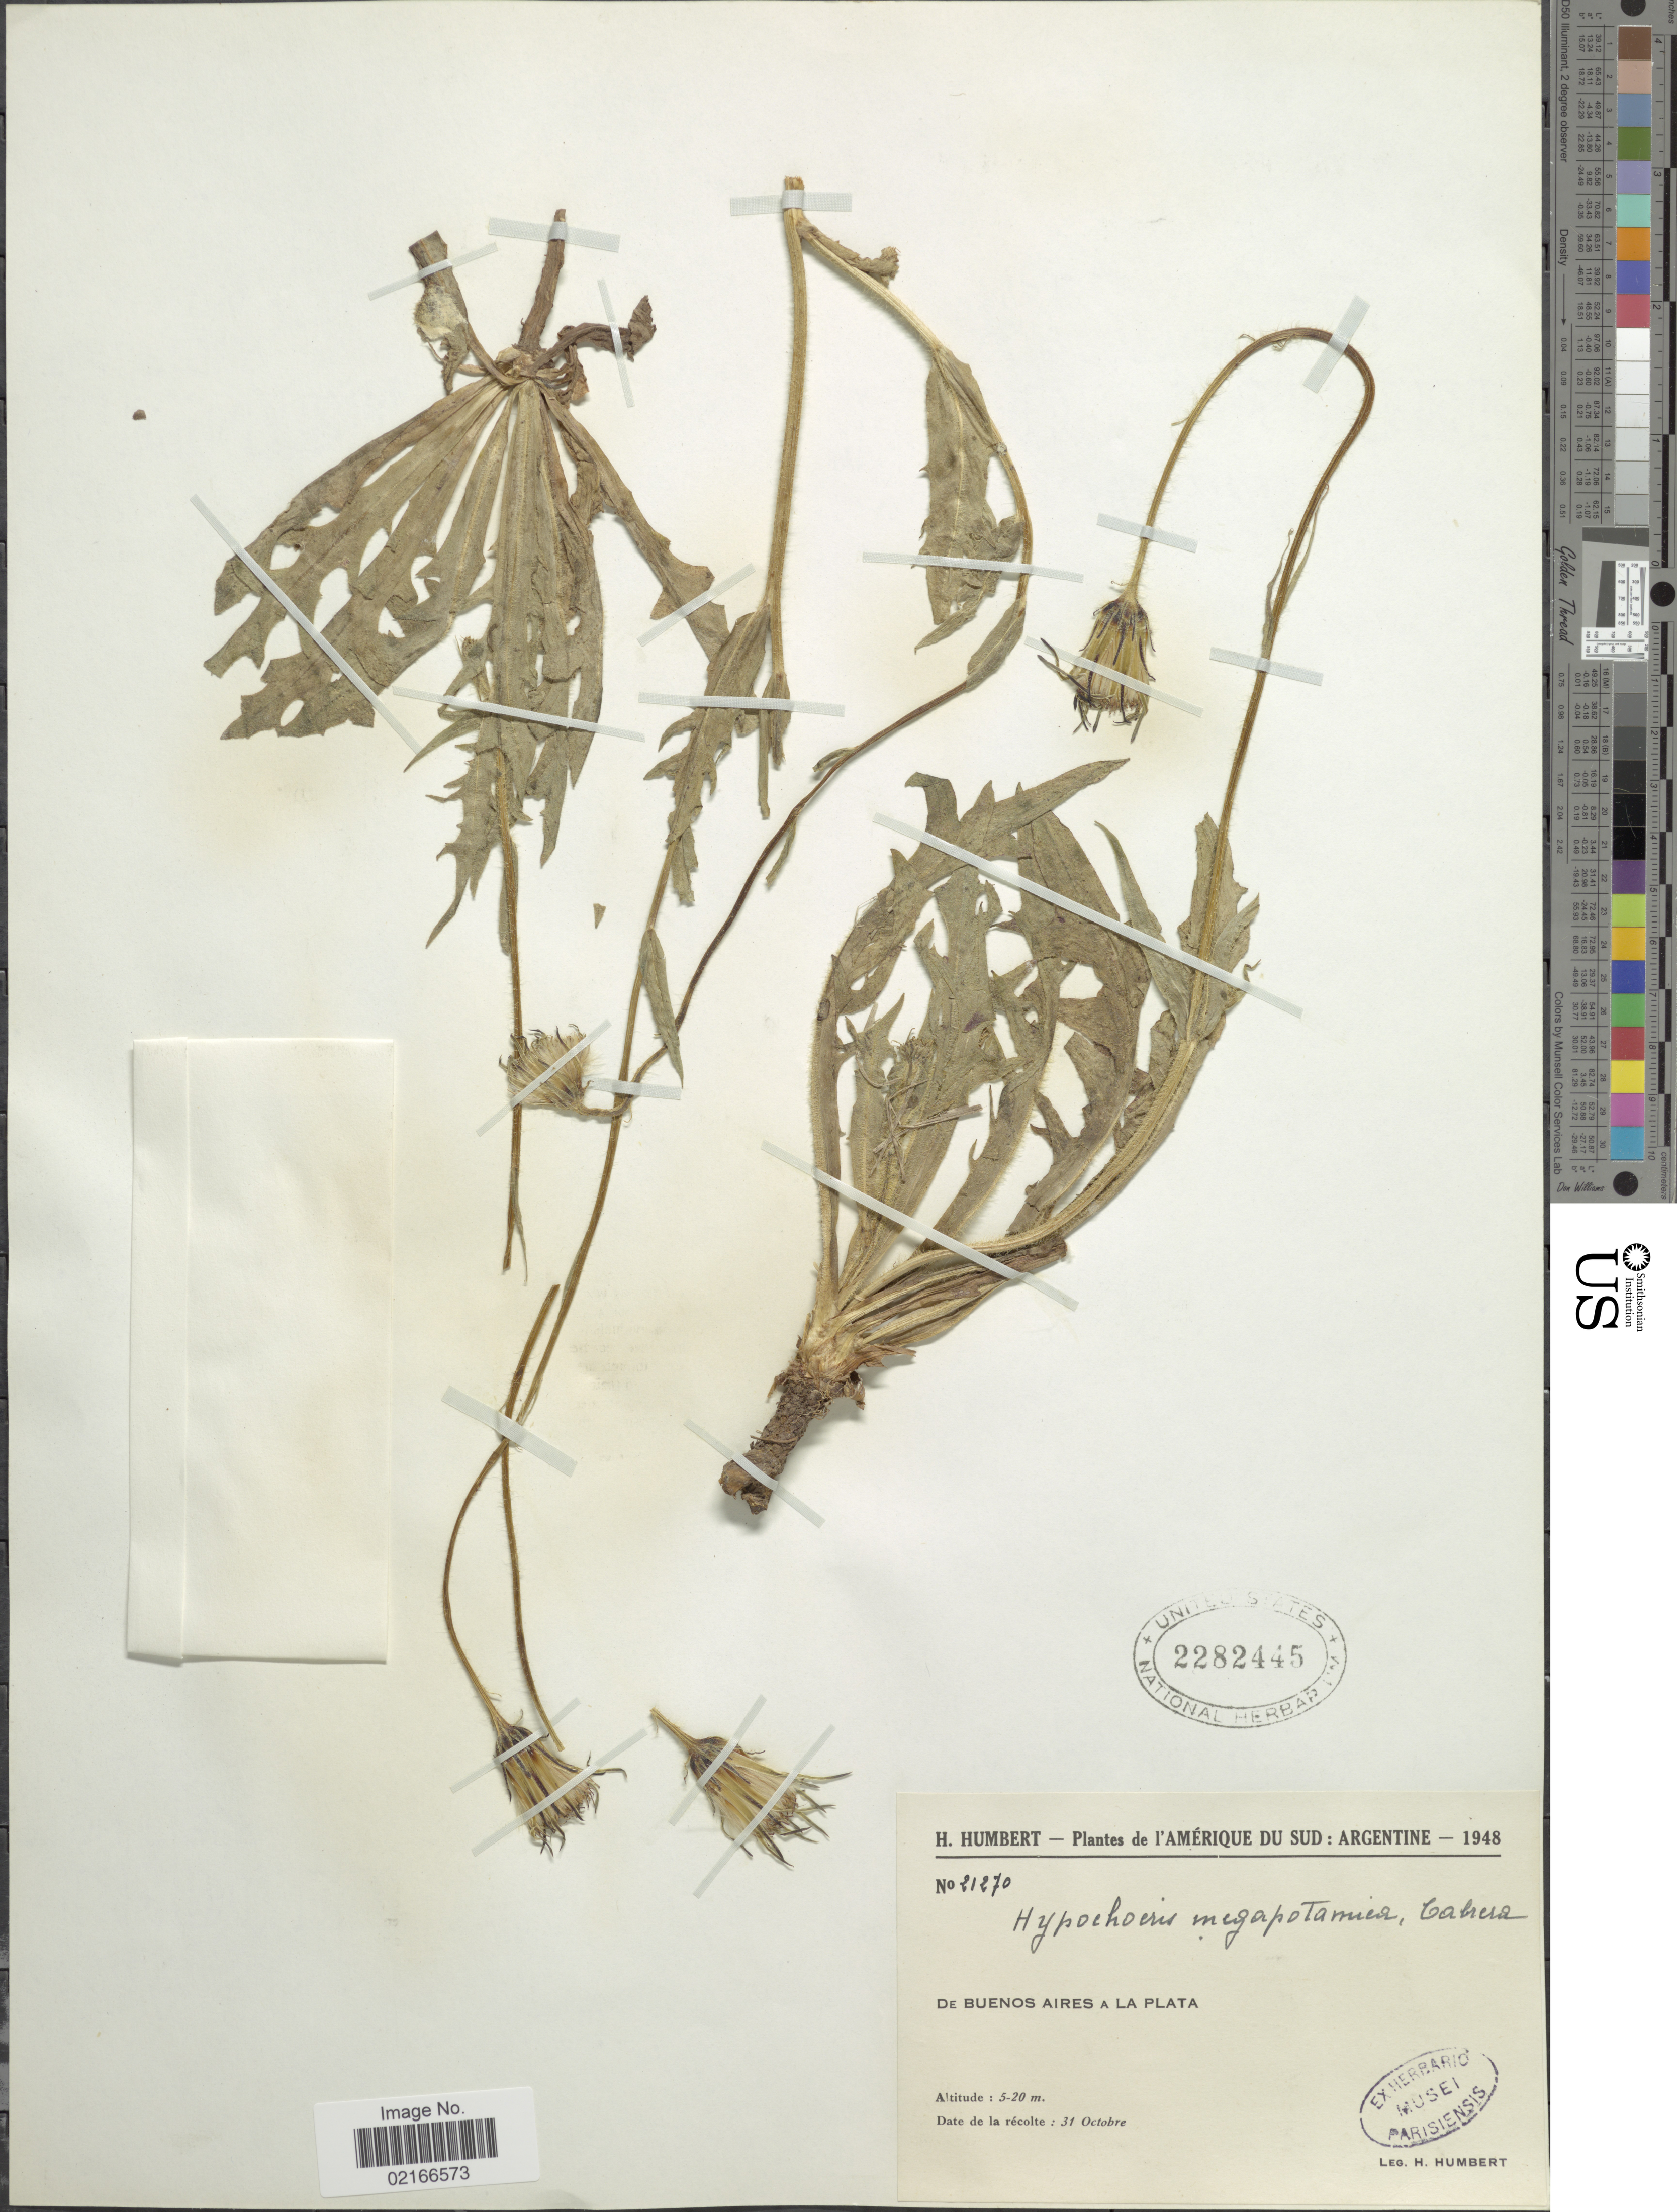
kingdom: Plantae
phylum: Tracheophyta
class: Magnoliopsida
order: Asterales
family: Asteraceae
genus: Hypochaeris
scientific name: Hypochaeris megapotamica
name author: Cabrera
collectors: H. Humbert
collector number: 21270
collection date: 1948-10-31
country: Argentina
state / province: Buenos Aires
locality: La Plata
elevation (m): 5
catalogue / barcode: US 2282445